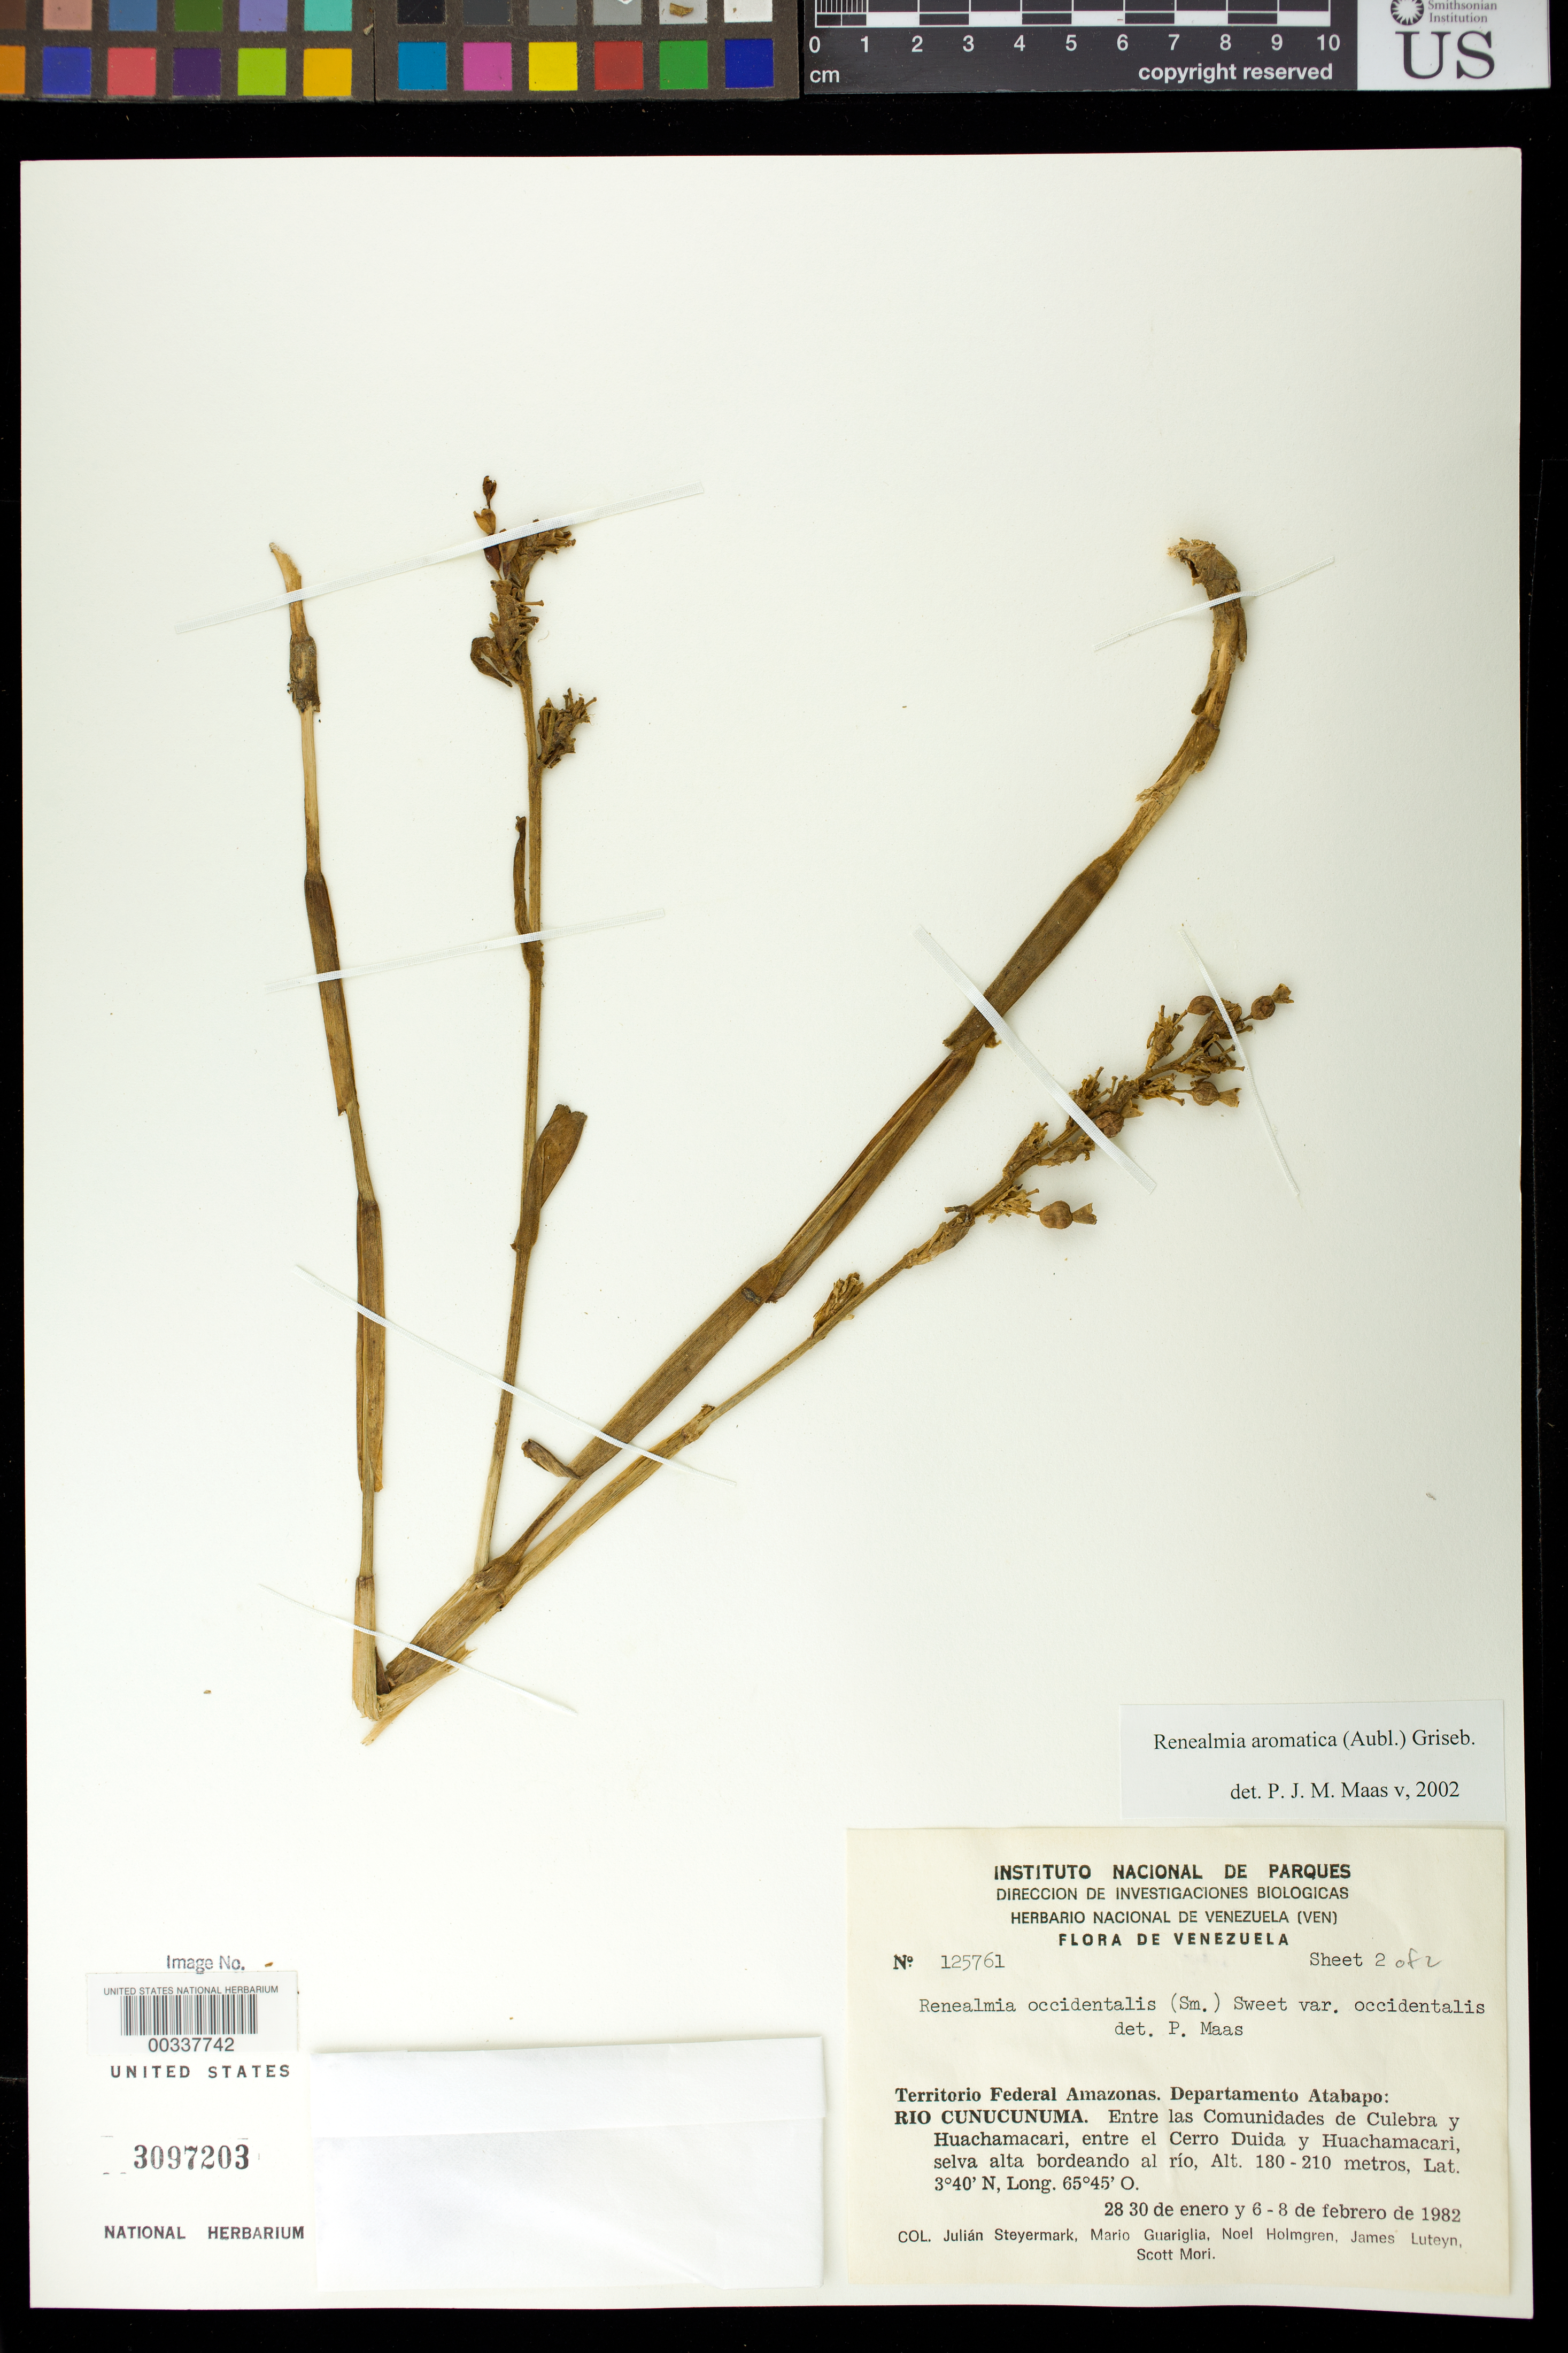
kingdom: Plantae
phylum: Tracheophyta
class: Liliopsida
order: Zingiberales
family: Zingiberaceae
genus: Renealmia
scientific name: Renealmia aromatica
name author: (Aubl.) Griseb.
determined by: Maas, Paul J. M.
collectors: J. Steyermark, M. Guariglia P., N. H. Holmgren, J. L. Luteyn & S. Mori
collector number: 125761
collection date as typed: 28 Jan 1982 to 08 Feb 1982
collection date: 1982-01-28/1982-02-08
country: Venezuela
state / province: Amazonas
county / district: Atabapo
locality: Rio Cunucunuma, entre las communidades de Culebra y Huachamacari, entre el Cerro Duida y Huachamacari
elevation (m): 180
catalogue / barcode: US 3097203